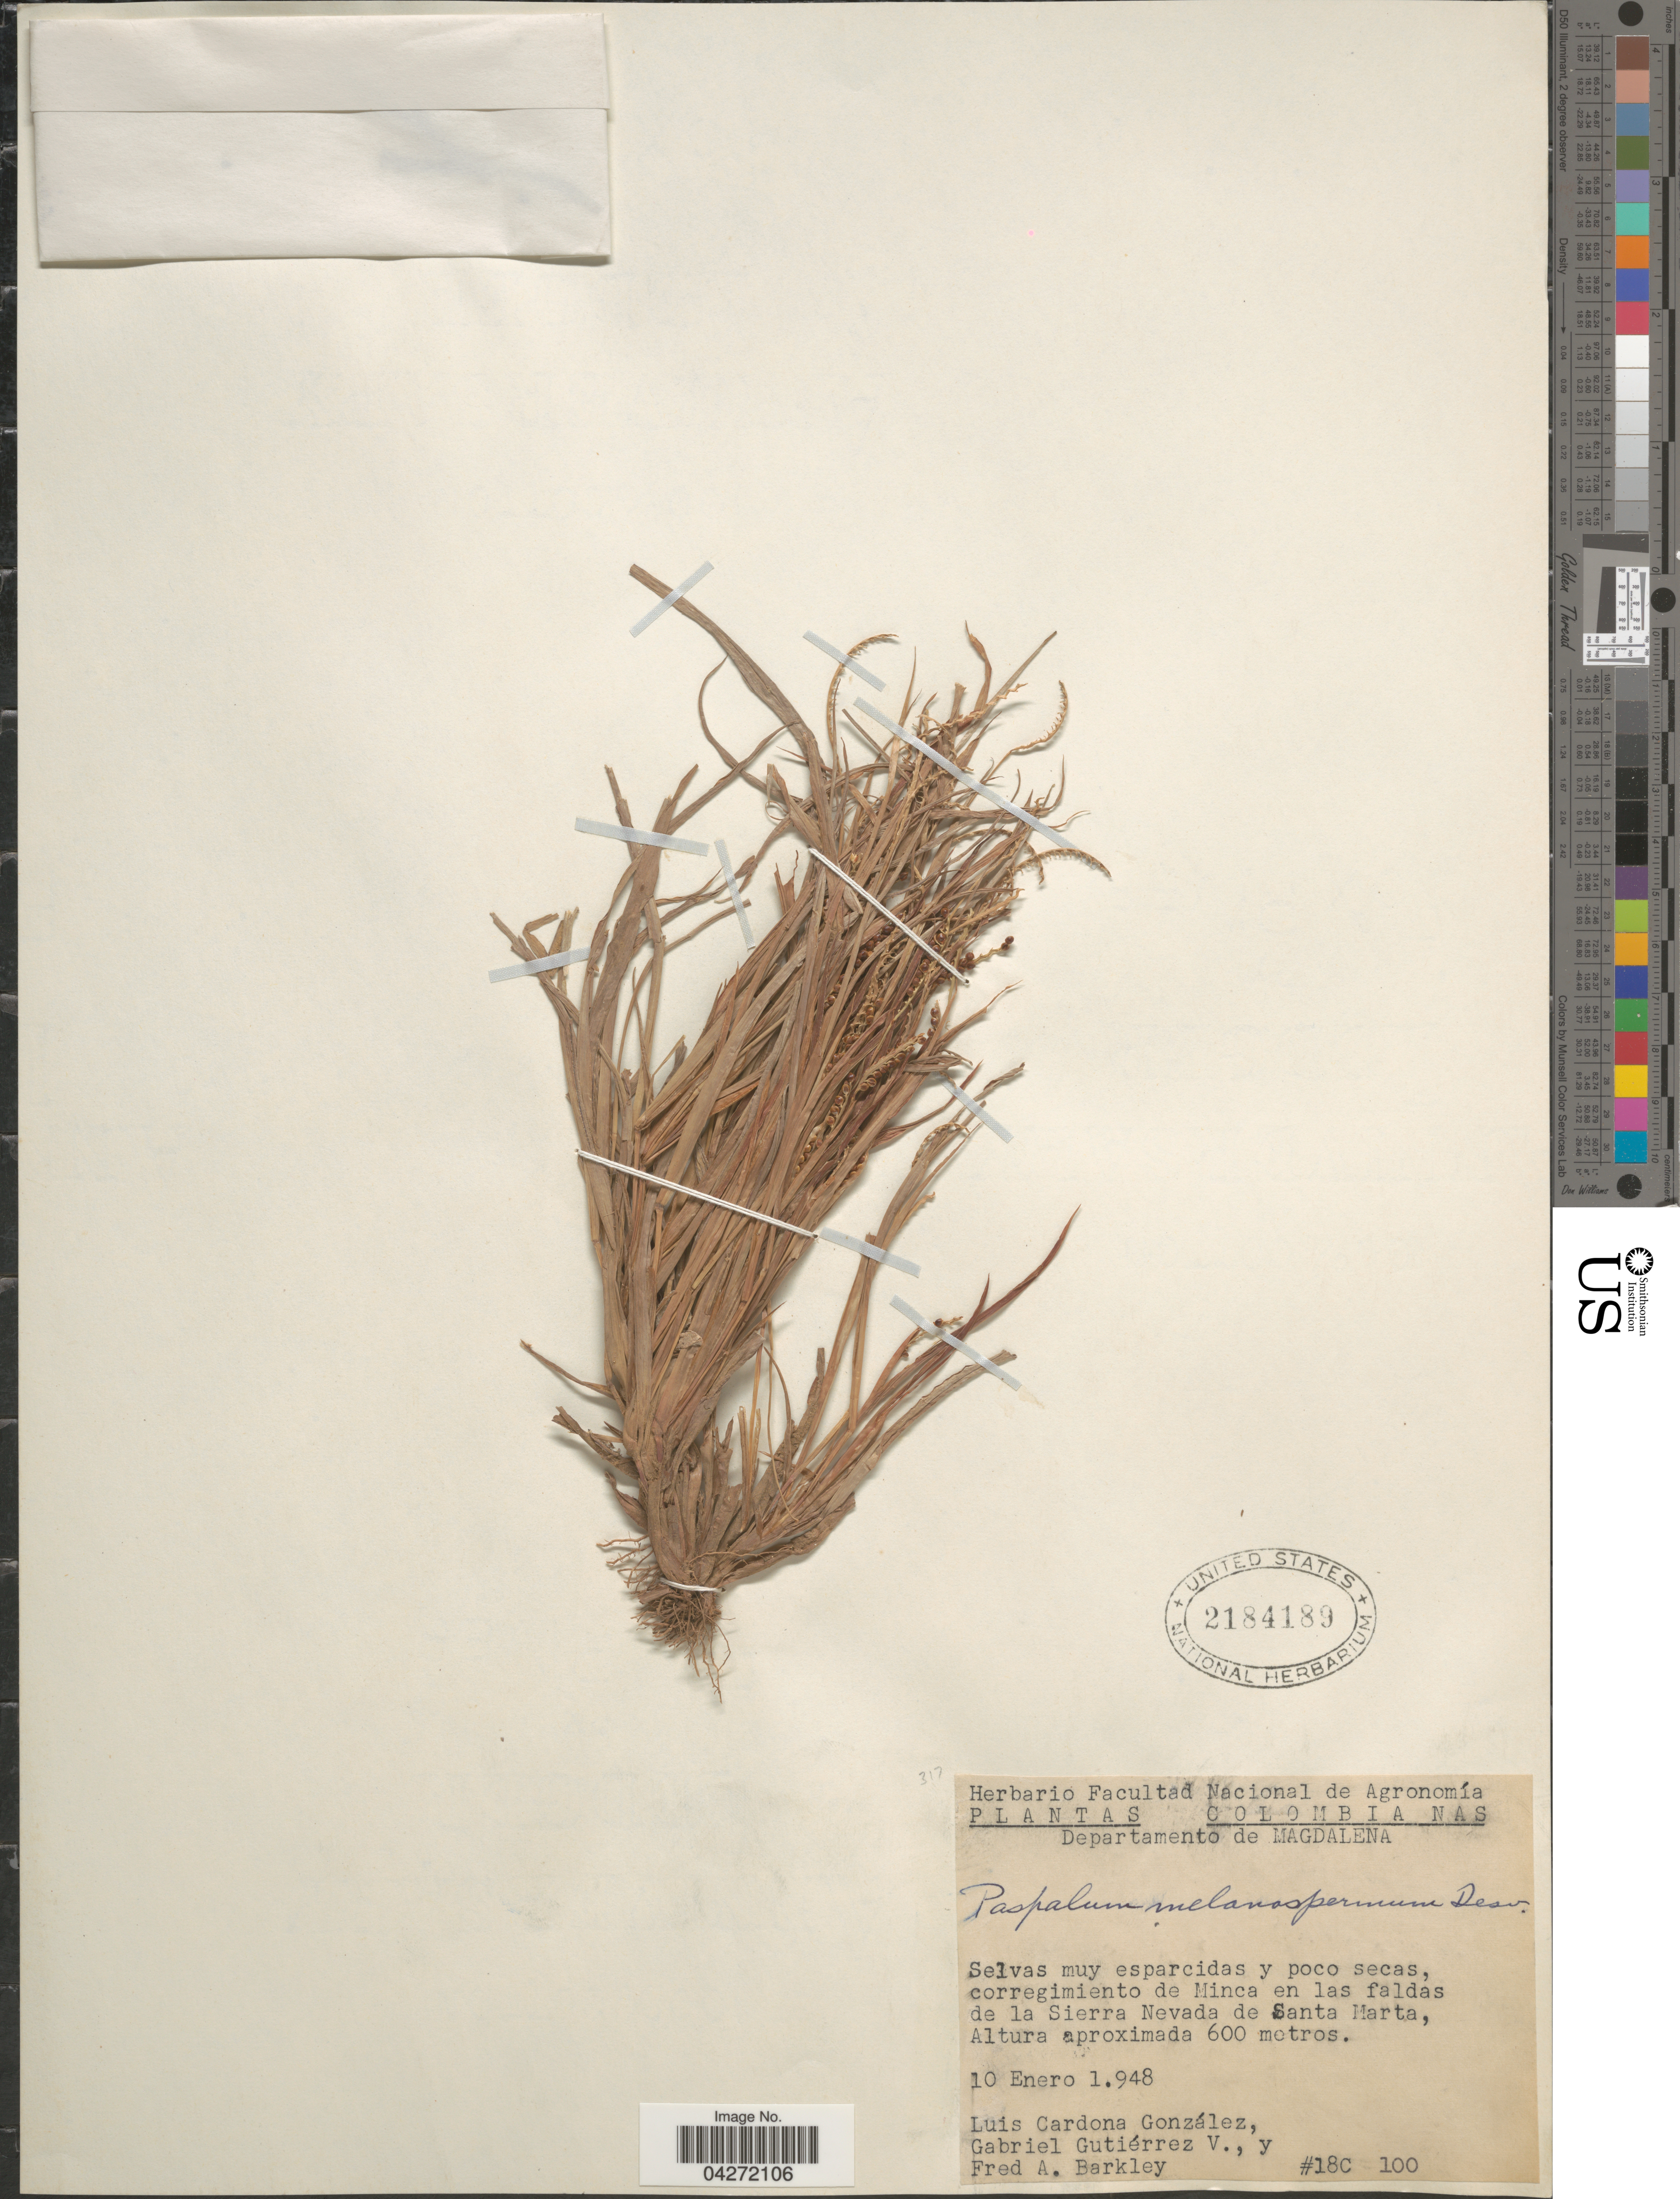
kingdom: Plantae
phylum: Tracheophyta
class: Liliopsida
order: Poales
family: Poaceae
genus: Paspalum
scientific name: Paspalum melanospermum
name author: Desv. ex Poir.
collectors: L. Cardona Gonzalez, G. Gutiérrez V. & F. A. Barkley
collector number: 18C100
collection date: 1948-01-10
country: Colombia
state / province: Magdalena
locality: Departamento de Magdalena. Selvas muy esparcidas y poco secas, corregimiento de Minca en las faldas de la Sierra Nevada de Santa Marta.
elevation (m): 600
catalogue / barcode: US 2184189